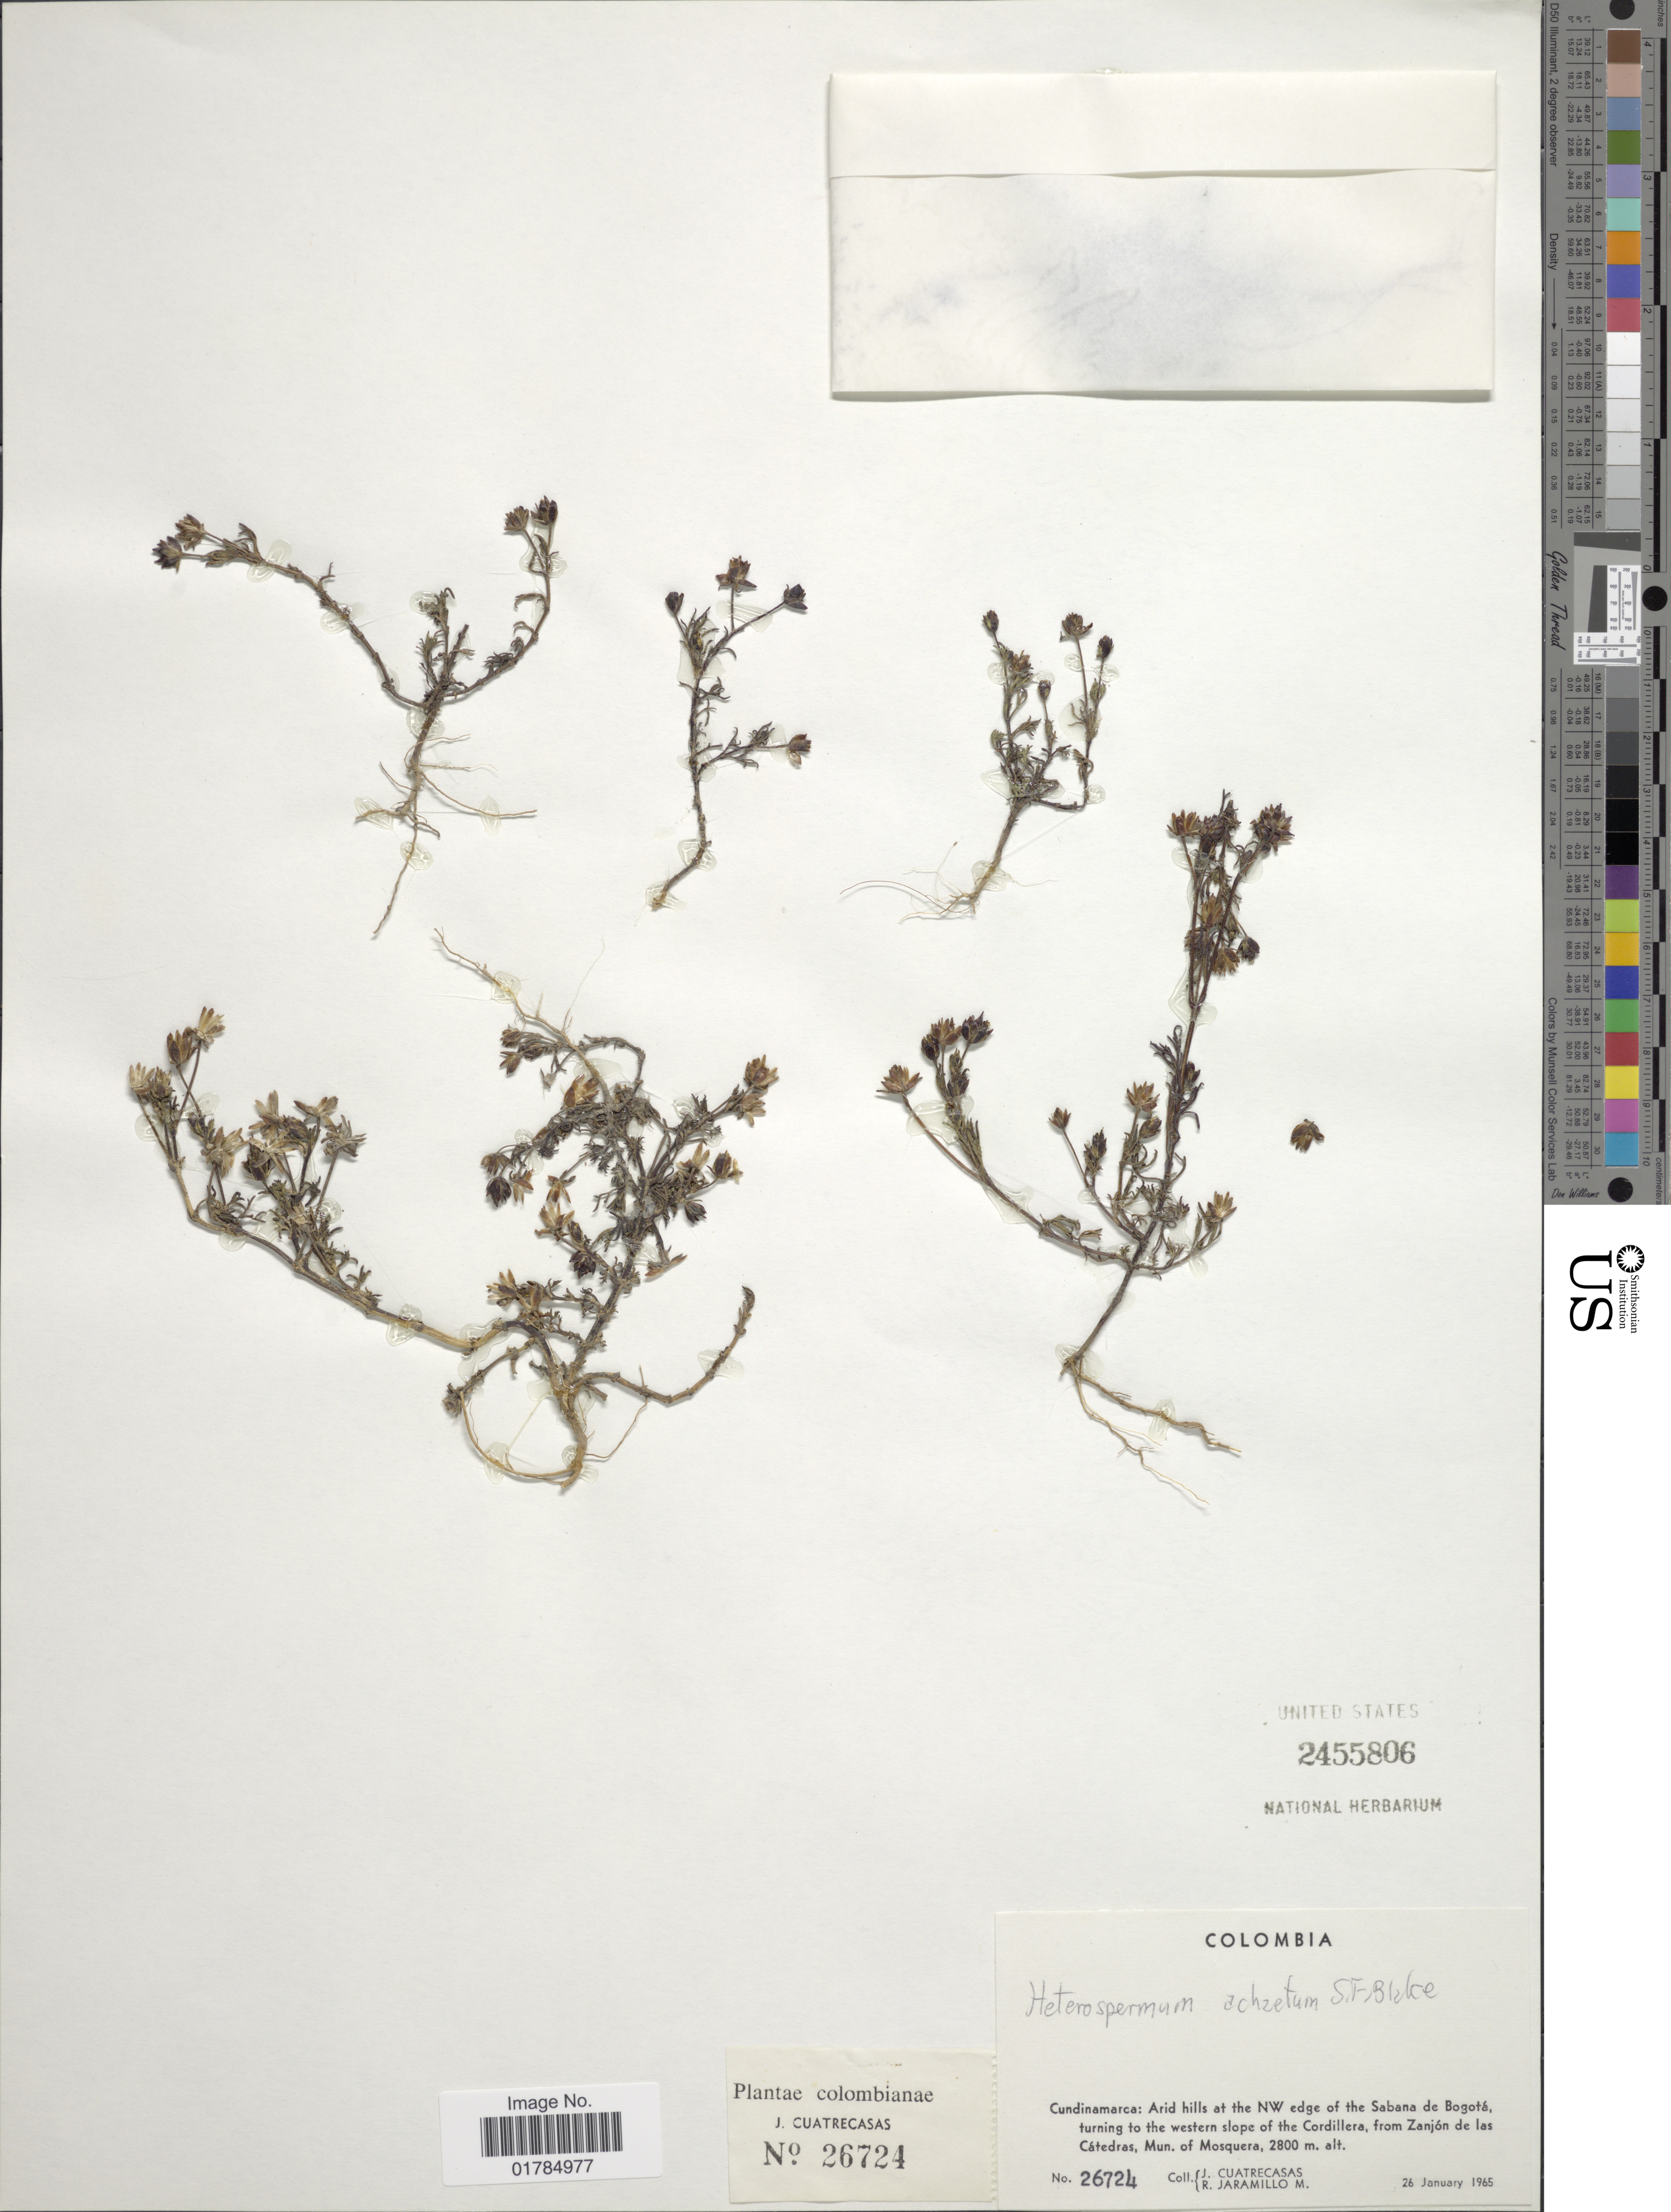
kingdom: Plantae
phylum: Tracheophyta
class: Magnoliopsida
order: Asterales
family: Asteraceae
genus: Heterosperma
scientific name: Heterosperma achaetum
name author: S.F. Blake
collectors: J. Cuatrecasas & R. Jaramillo M.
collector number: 26724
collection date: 1965-01-26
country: Colombia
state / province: Cundinamarca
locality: Arid hills at the NW edge of the Sabana de Bogota. turning to the western slope of the Cordillera, from Zanjon de Las Catedras, Mun. Mosquera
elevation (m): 2800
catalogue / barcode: US 2455806